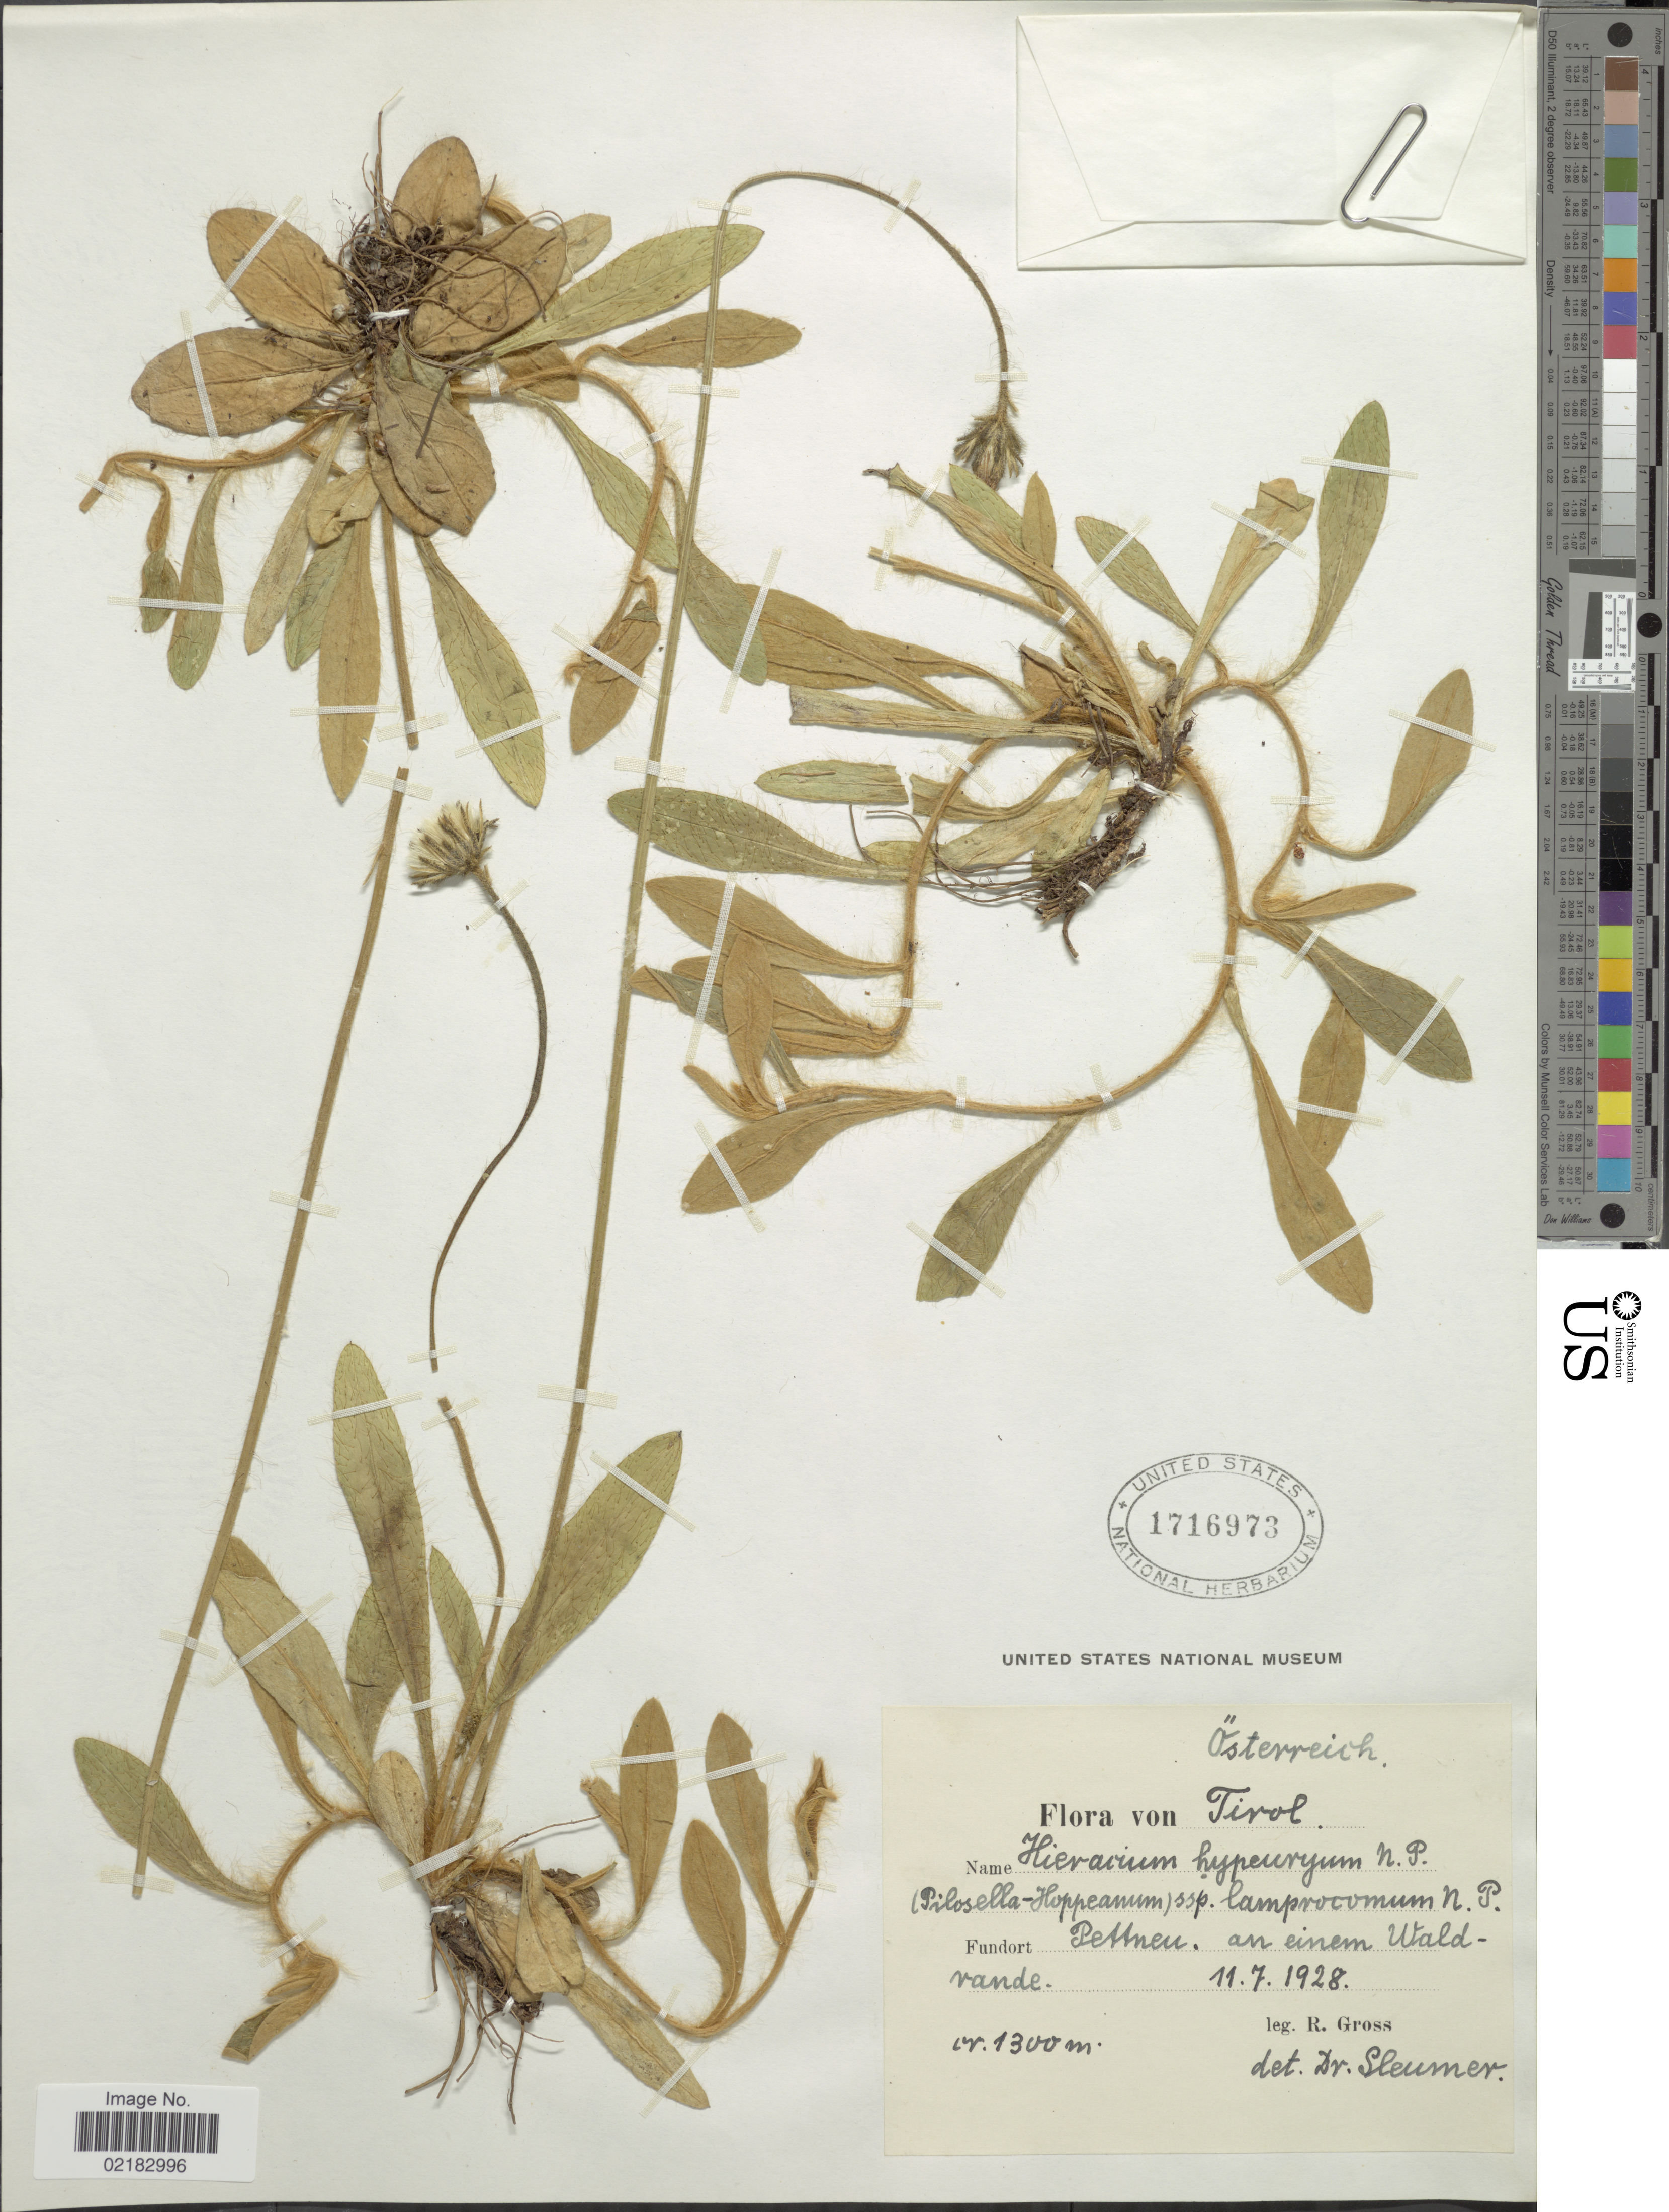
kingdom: Plantae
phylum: Tracheophyta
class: Magnoliopsida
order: Asterales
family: Asteraceae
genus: Hieracium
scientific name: Hieracium hypeuryum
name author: Näg. & Peter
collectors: R. Gross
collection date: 1928-07-11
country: Austria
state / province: Tirol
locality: Tirol, Pettneu. an einem Waldrande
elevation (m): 1300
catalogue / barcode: US 1716973